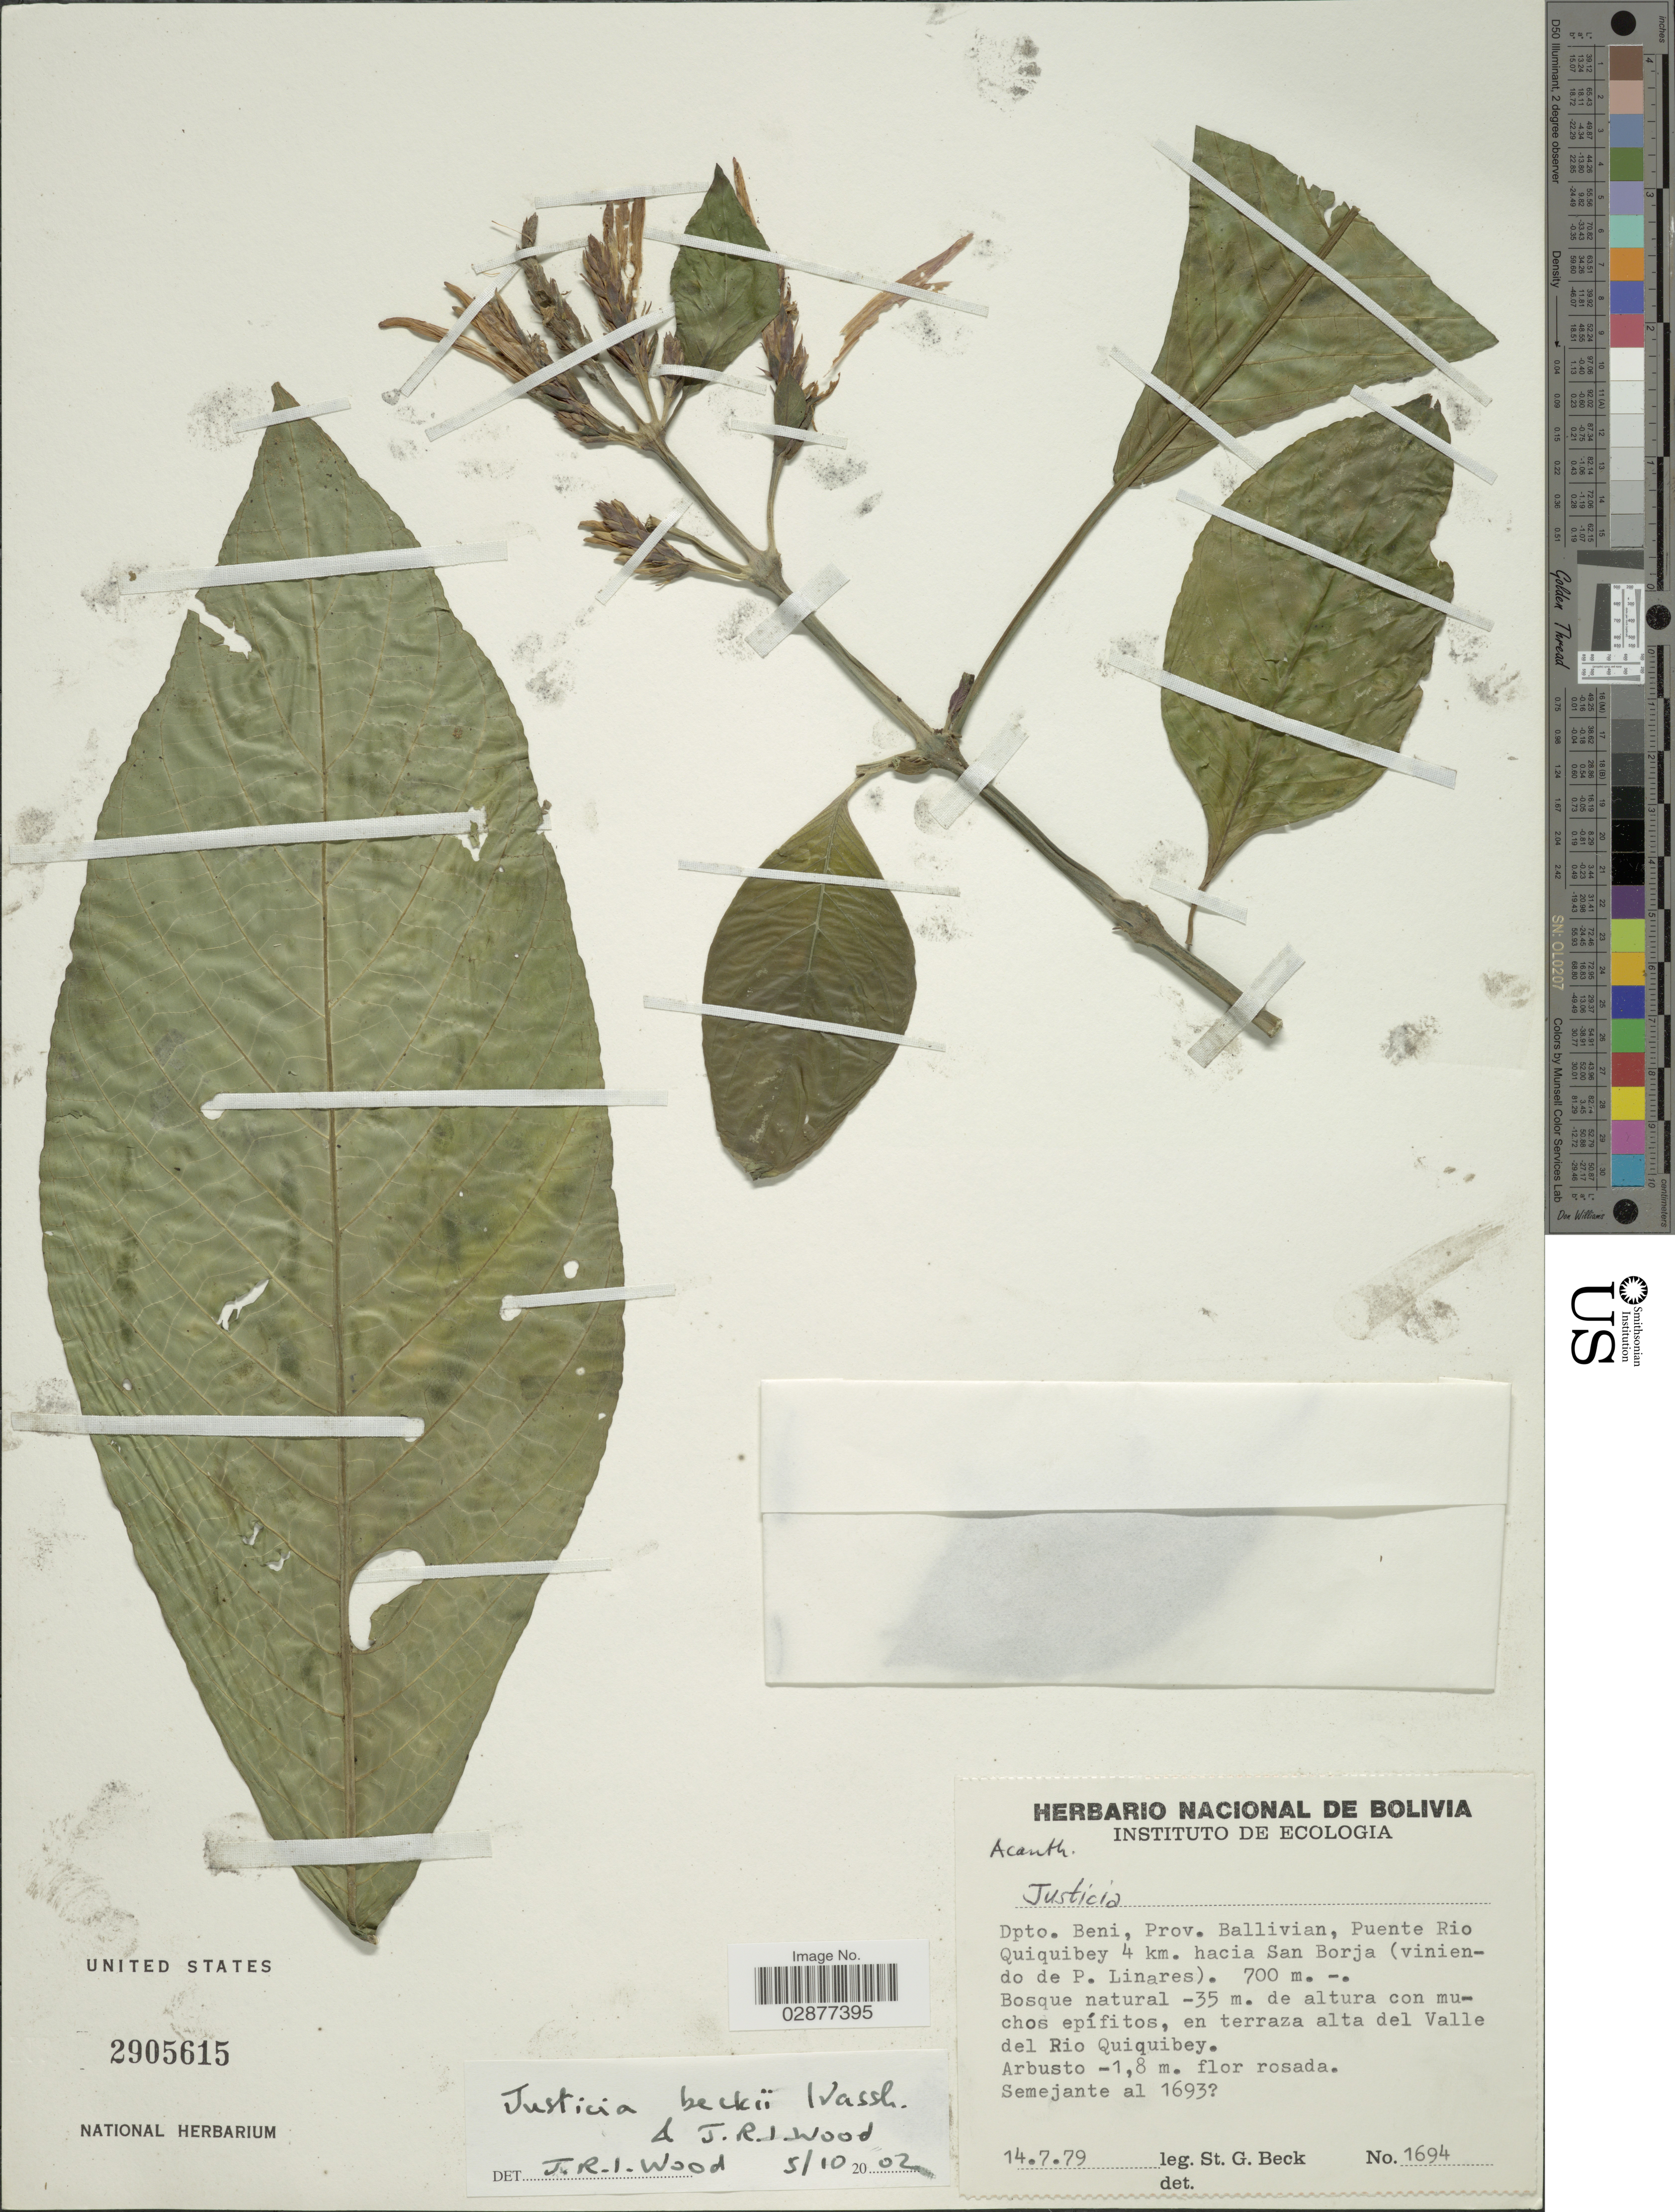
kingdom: Plantae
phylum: Tracheophyta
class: Magnoliopsida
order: Lamiales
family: Acanthaceae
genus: Justicia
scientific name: Justicia beckii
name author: Wassh. & J.R.I. Wood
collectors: S. Beck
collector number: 1694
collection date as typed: Transcribed d/m/y: 14/7/79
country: Bolivia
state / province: Beni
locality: Dpto. Beni, Prov. Ballivian, Puente Rio Quiquibey 4 km. hacia San Borja (viniendo de P. Linares).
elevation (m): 700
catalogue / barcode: US 2905615